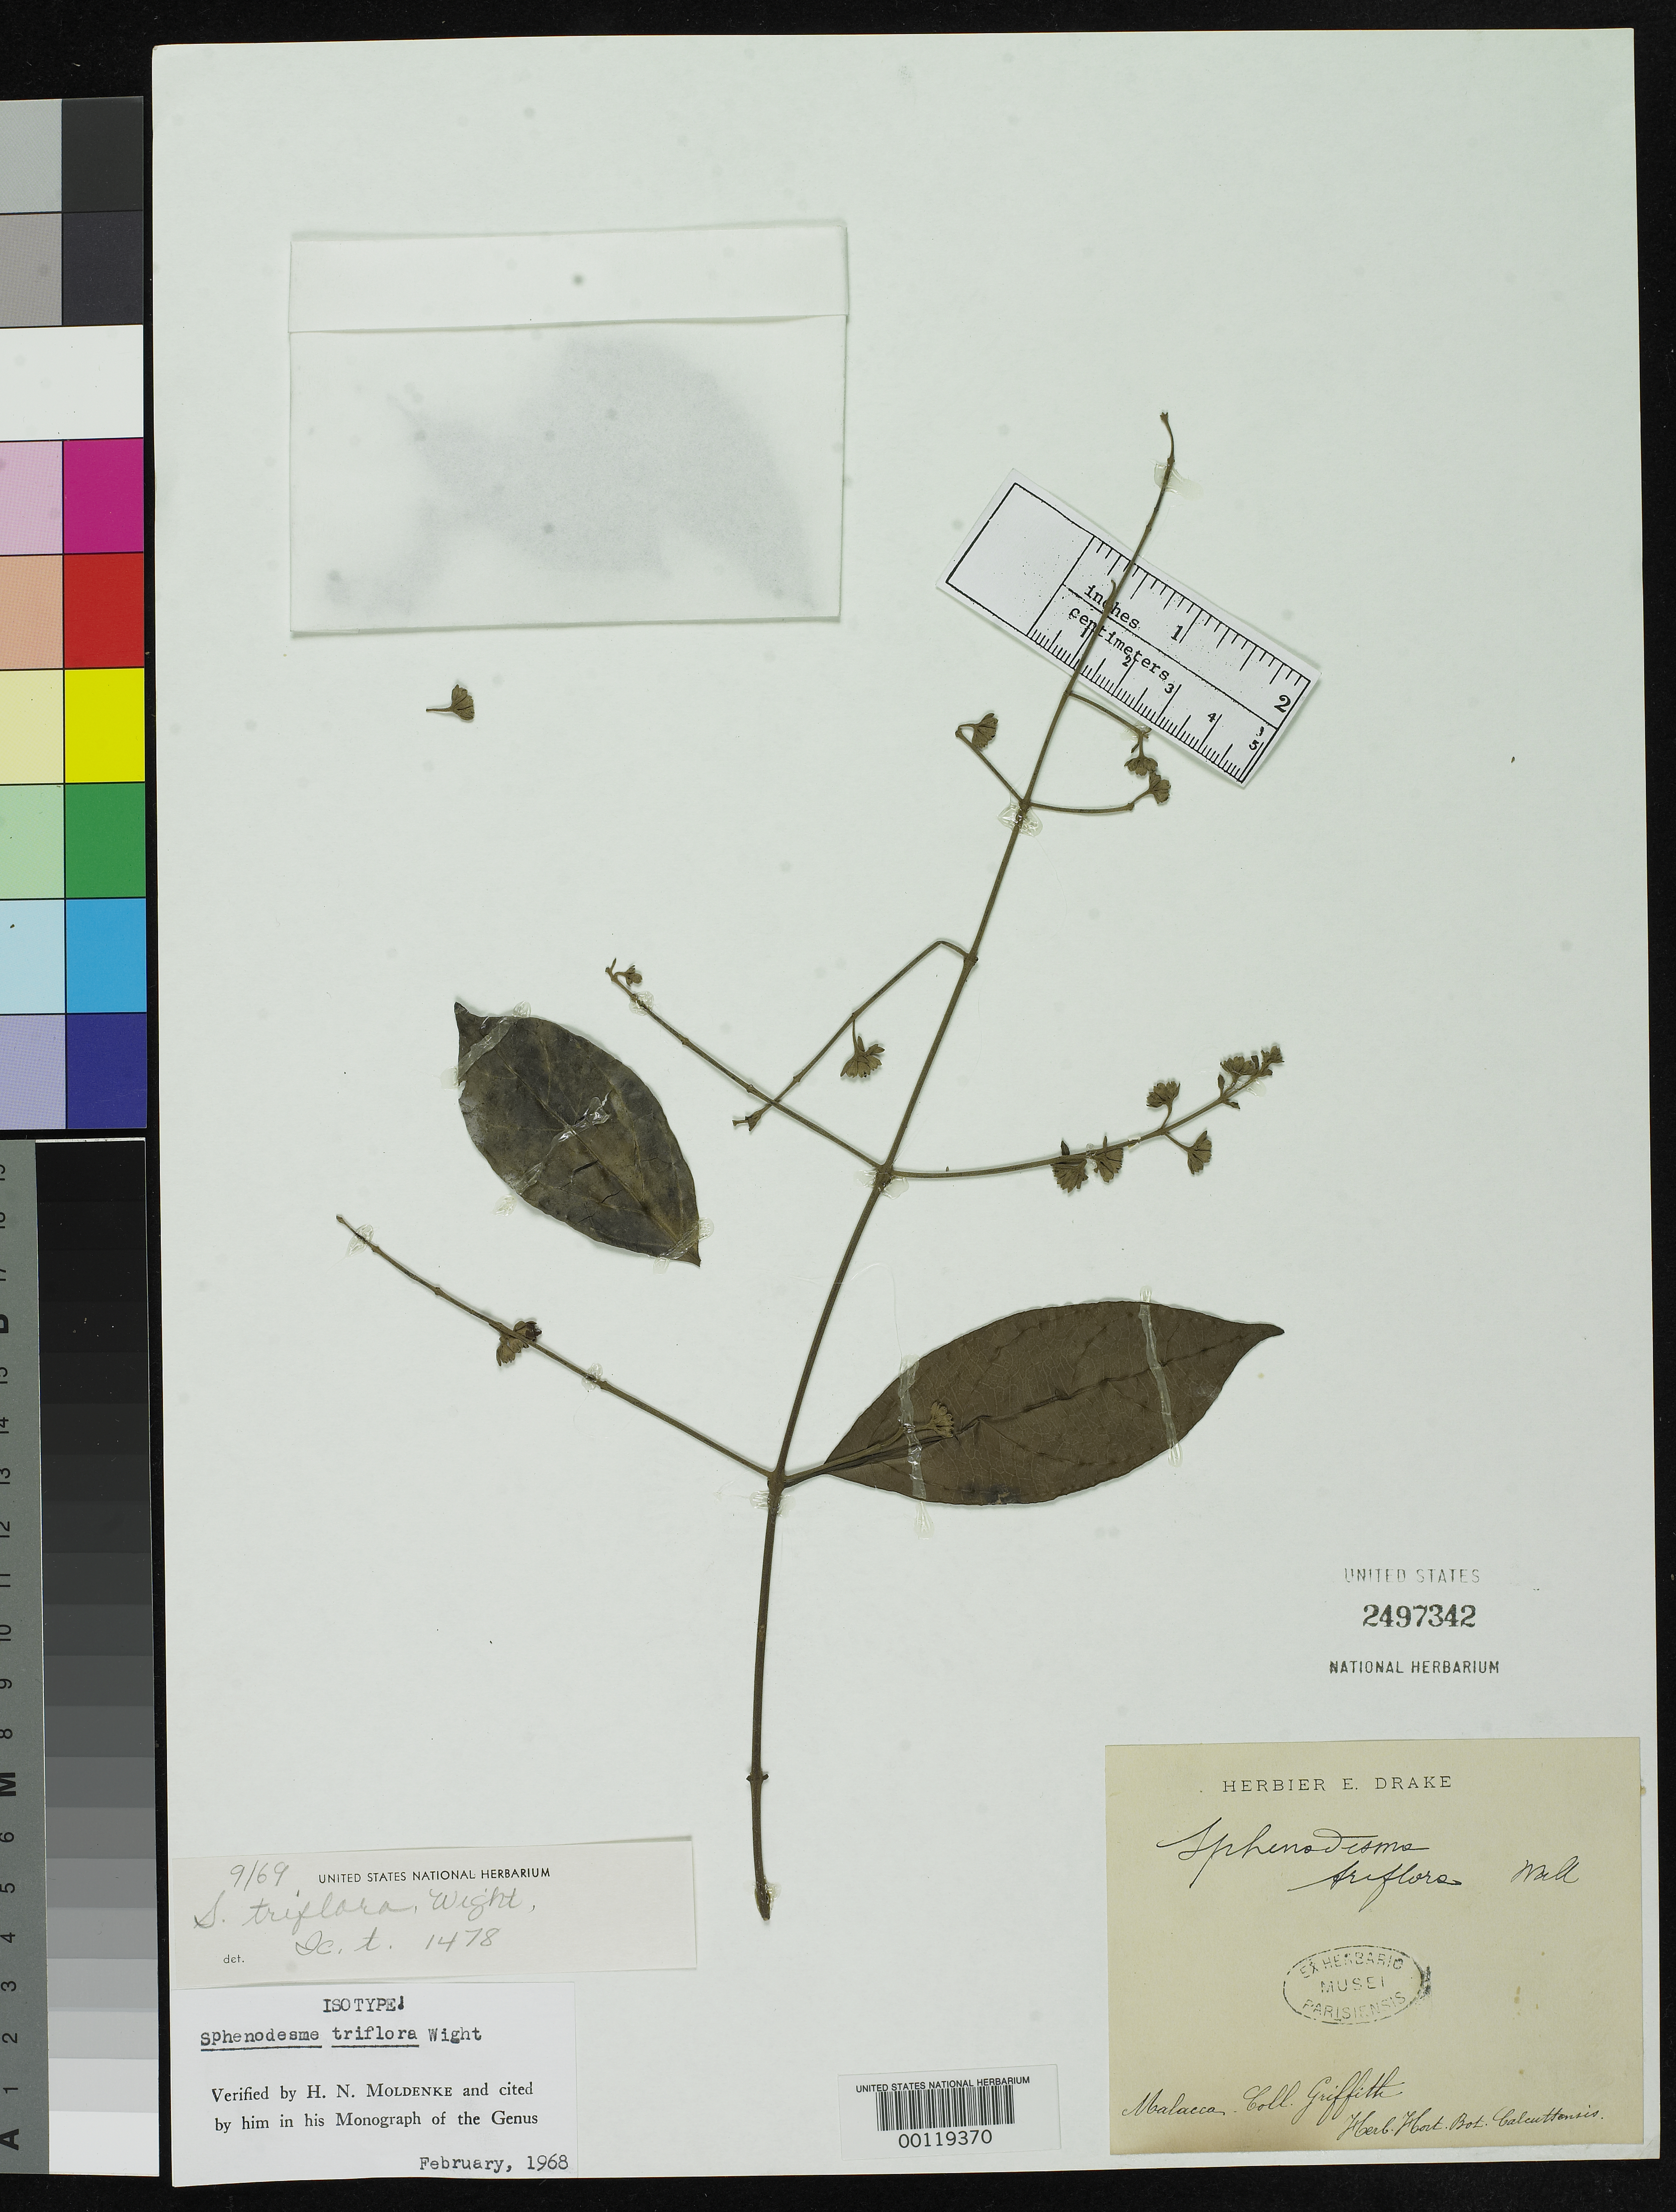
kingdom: Plantae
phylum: Tracheophyta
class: Magnoliopsida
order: Lamiales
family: Lamiaceae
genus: Sphenodesme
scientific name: Sphenodesme triflora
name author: Wight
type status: Isotype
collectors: W. Griffith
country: Malaysia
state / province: Melaka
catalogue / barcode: US 2497342